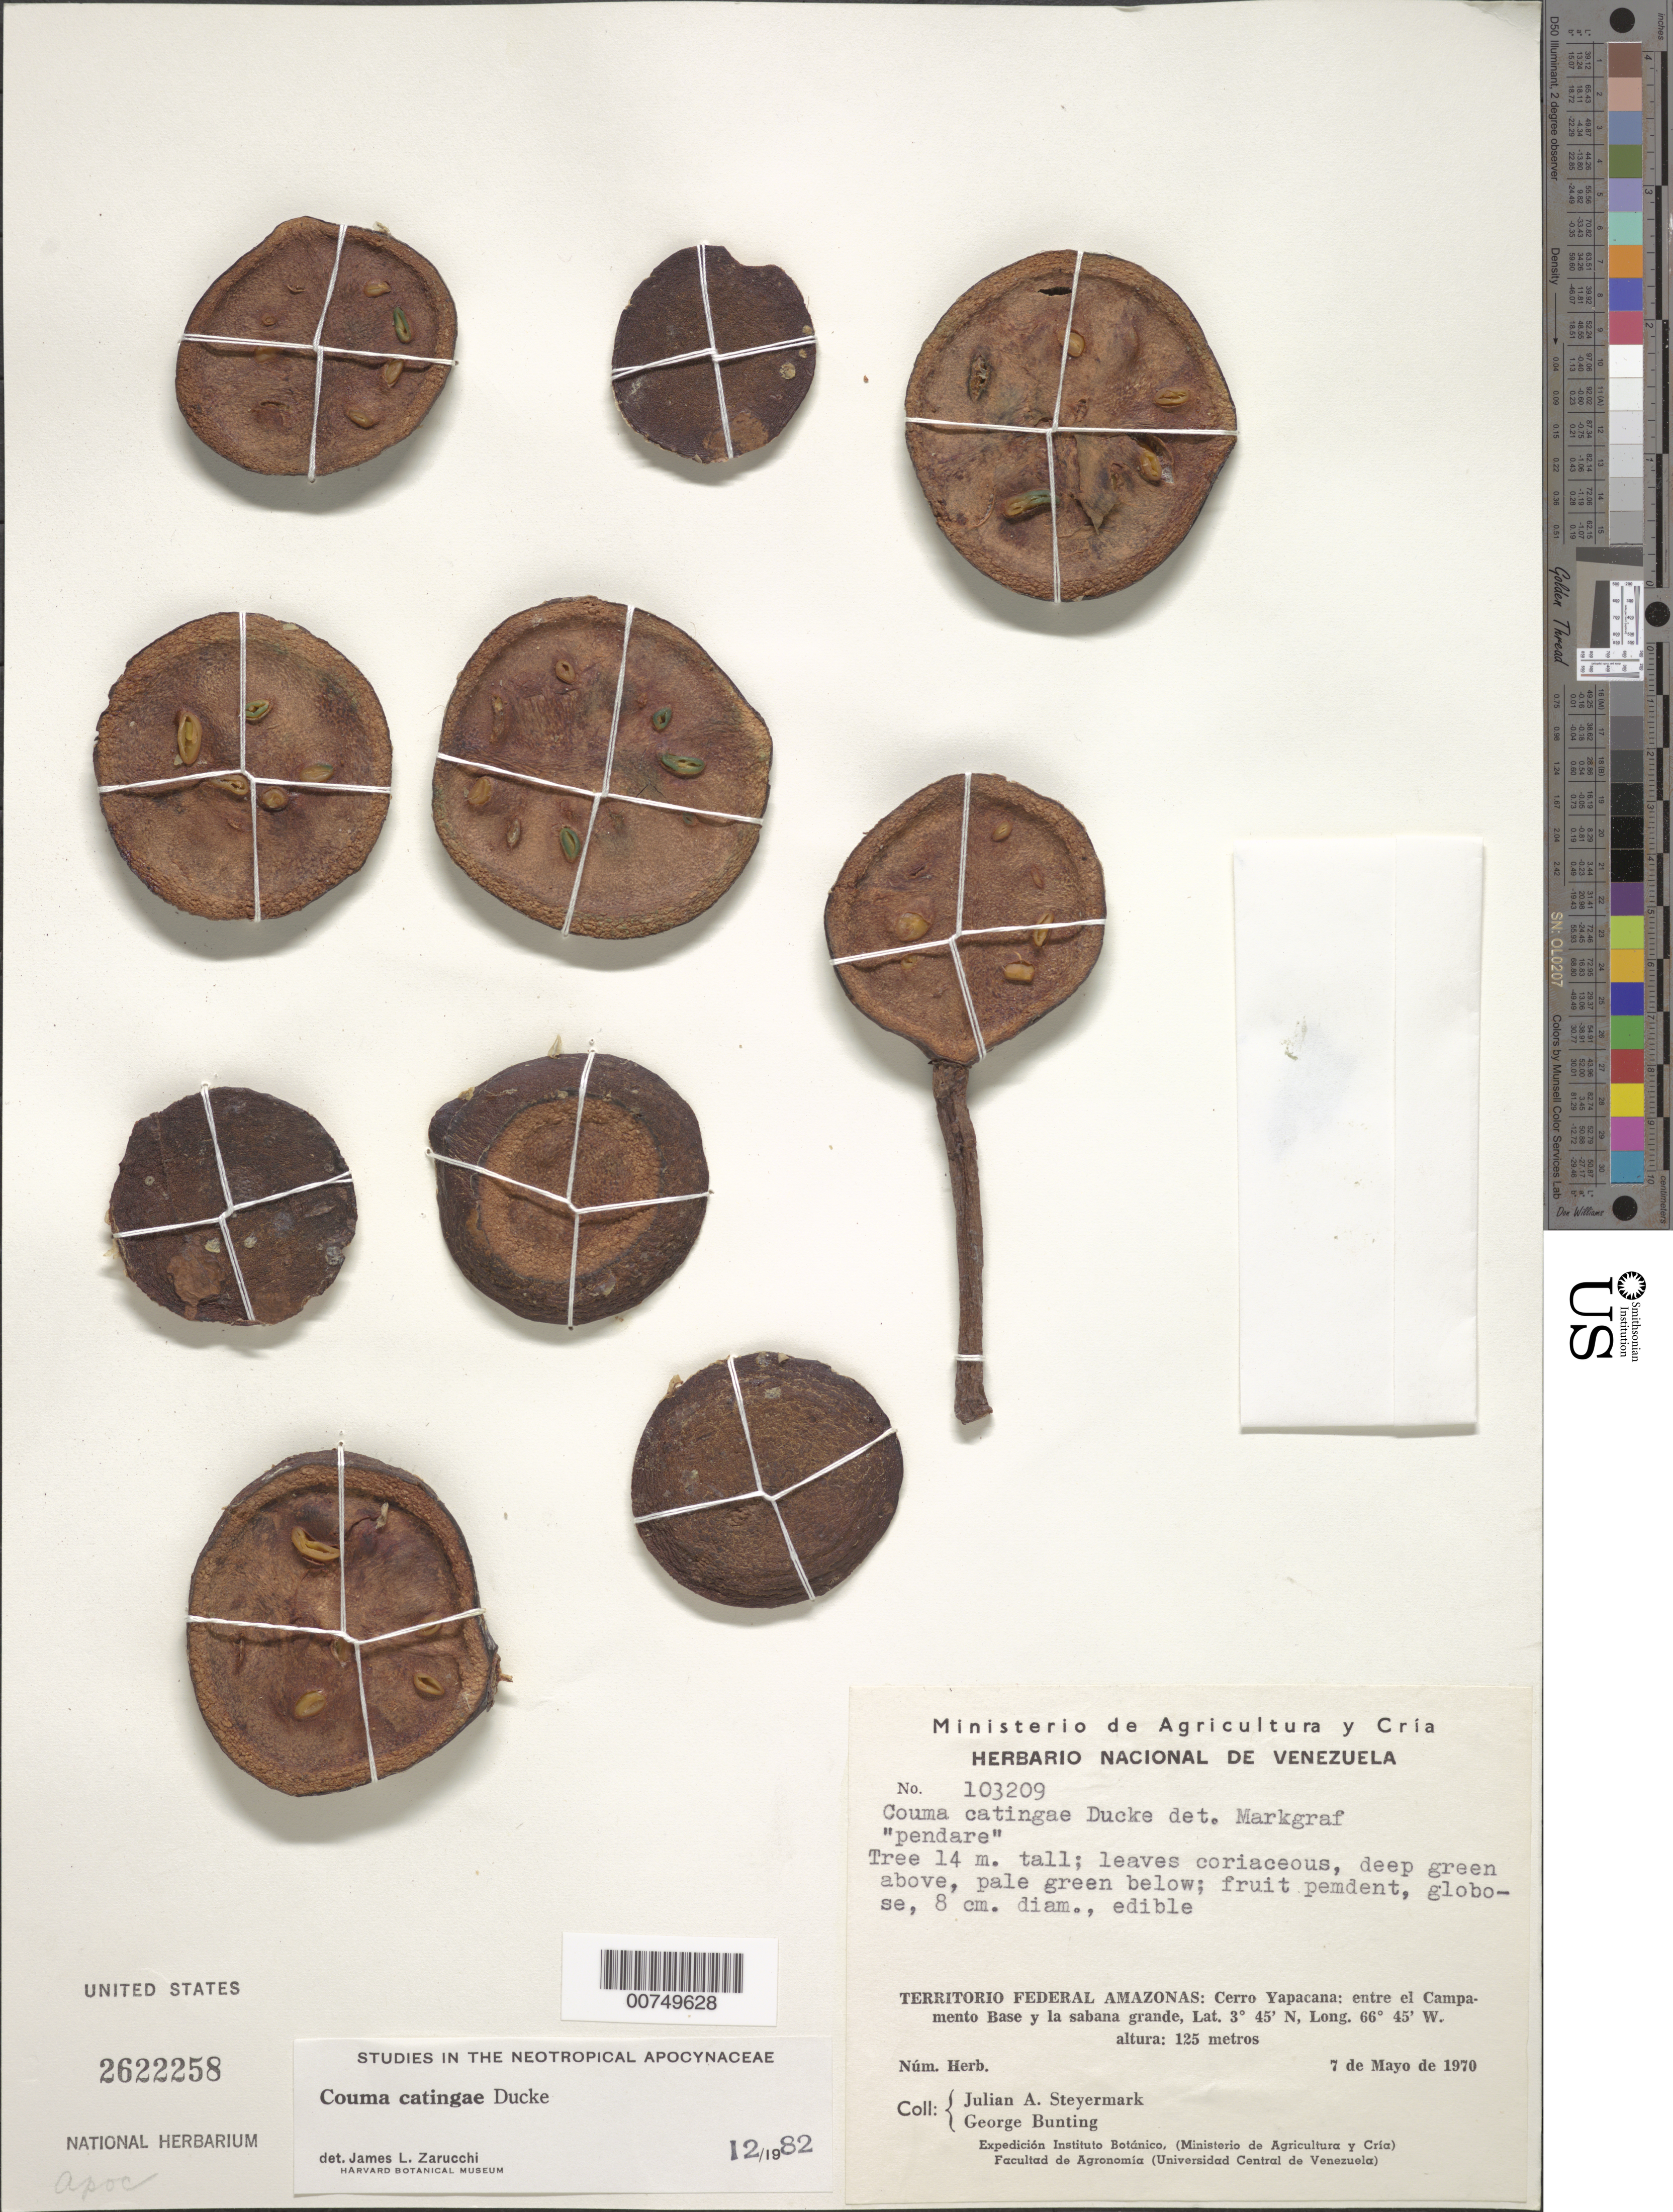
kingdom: Plantae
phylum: Tracheophyta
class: Magnoliopsida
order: Gentianales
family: Apocynaceae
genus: Couma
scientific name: Couma catingae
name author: Ducke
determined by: Zarucchi, J. L.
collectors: J. Steyermark & G. S. Bunting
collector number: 103209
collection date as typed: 7-May-70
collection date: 1970-05-07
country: Venezuela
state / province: Amazonas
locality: Cerro Yapacána, entre el Campamento Base y la sabana grande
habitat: Savanna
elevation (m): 125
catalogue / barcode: US 2622258